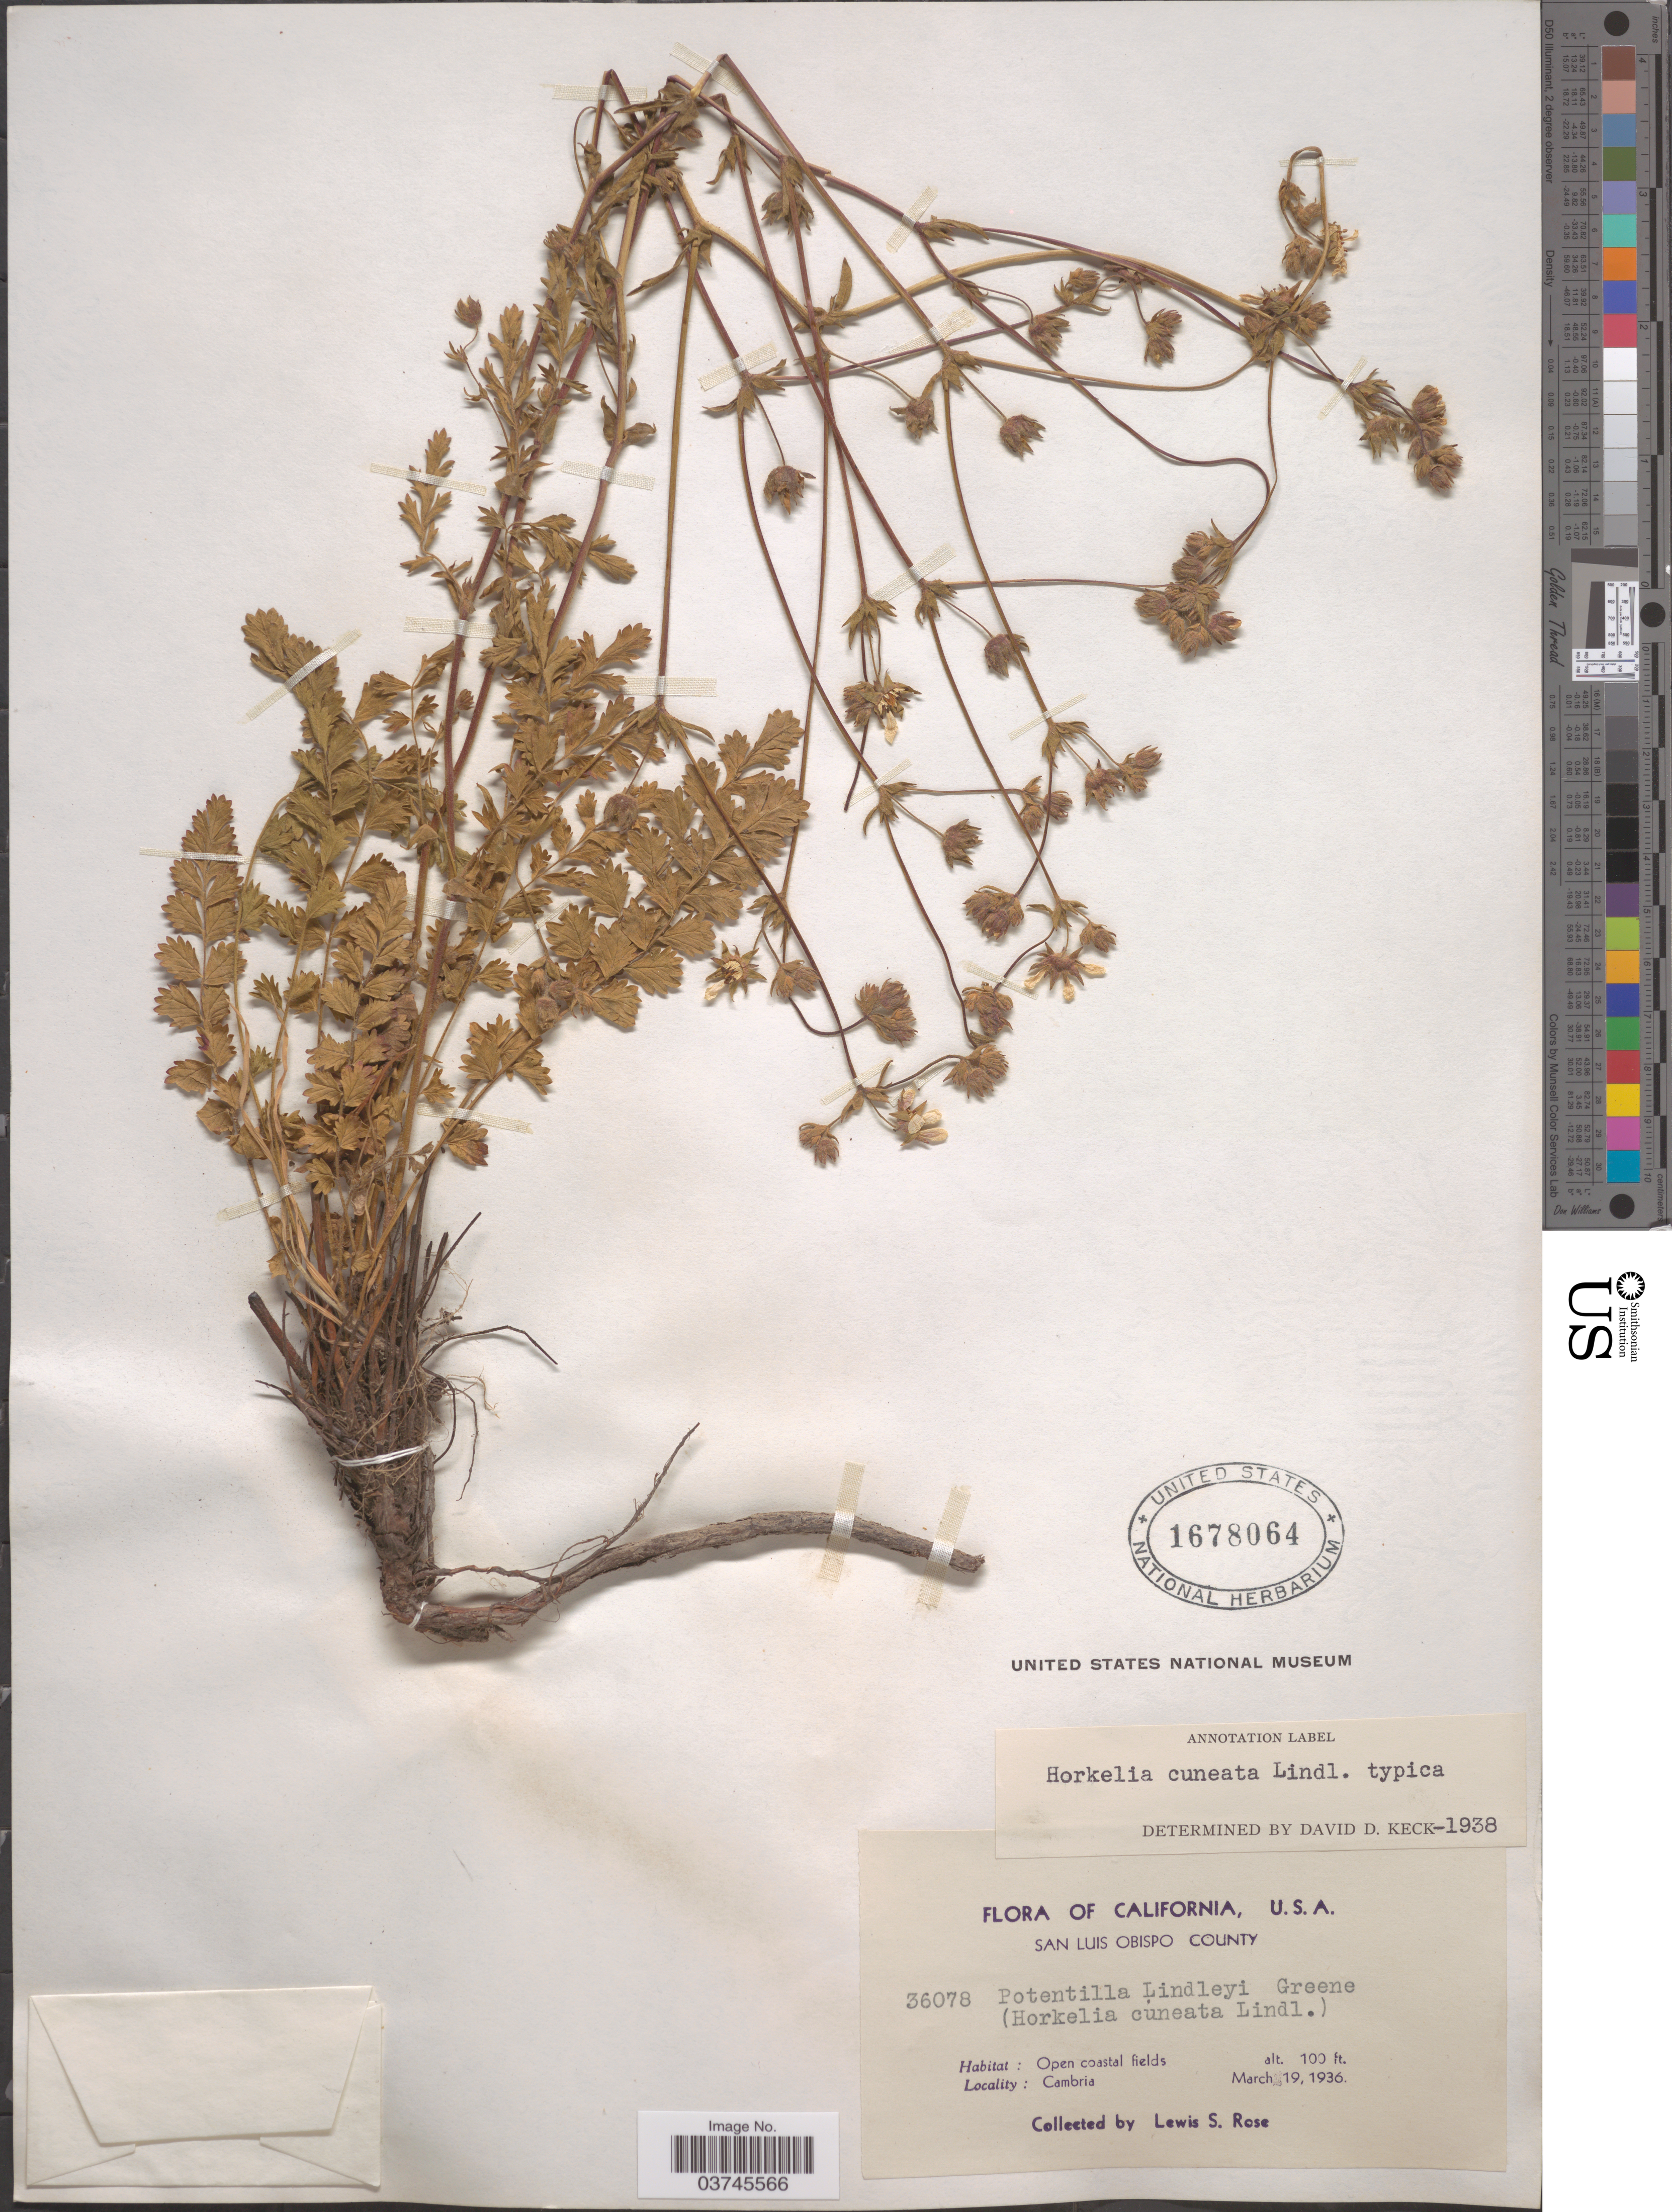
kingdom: Plantae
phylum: Tracheophyta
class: Magnoliopsida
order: Rosales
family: Rosaceae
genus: Potentilla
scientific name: Potentilla lindleyi var. lindleyi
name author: Greene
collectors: L. S. Rose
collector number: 36078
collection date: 1936-03-19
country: United States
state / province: California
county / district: San Luis Obispo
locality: San Luis Obispo County. Cambria.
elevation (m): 30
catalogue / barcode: US 1678064